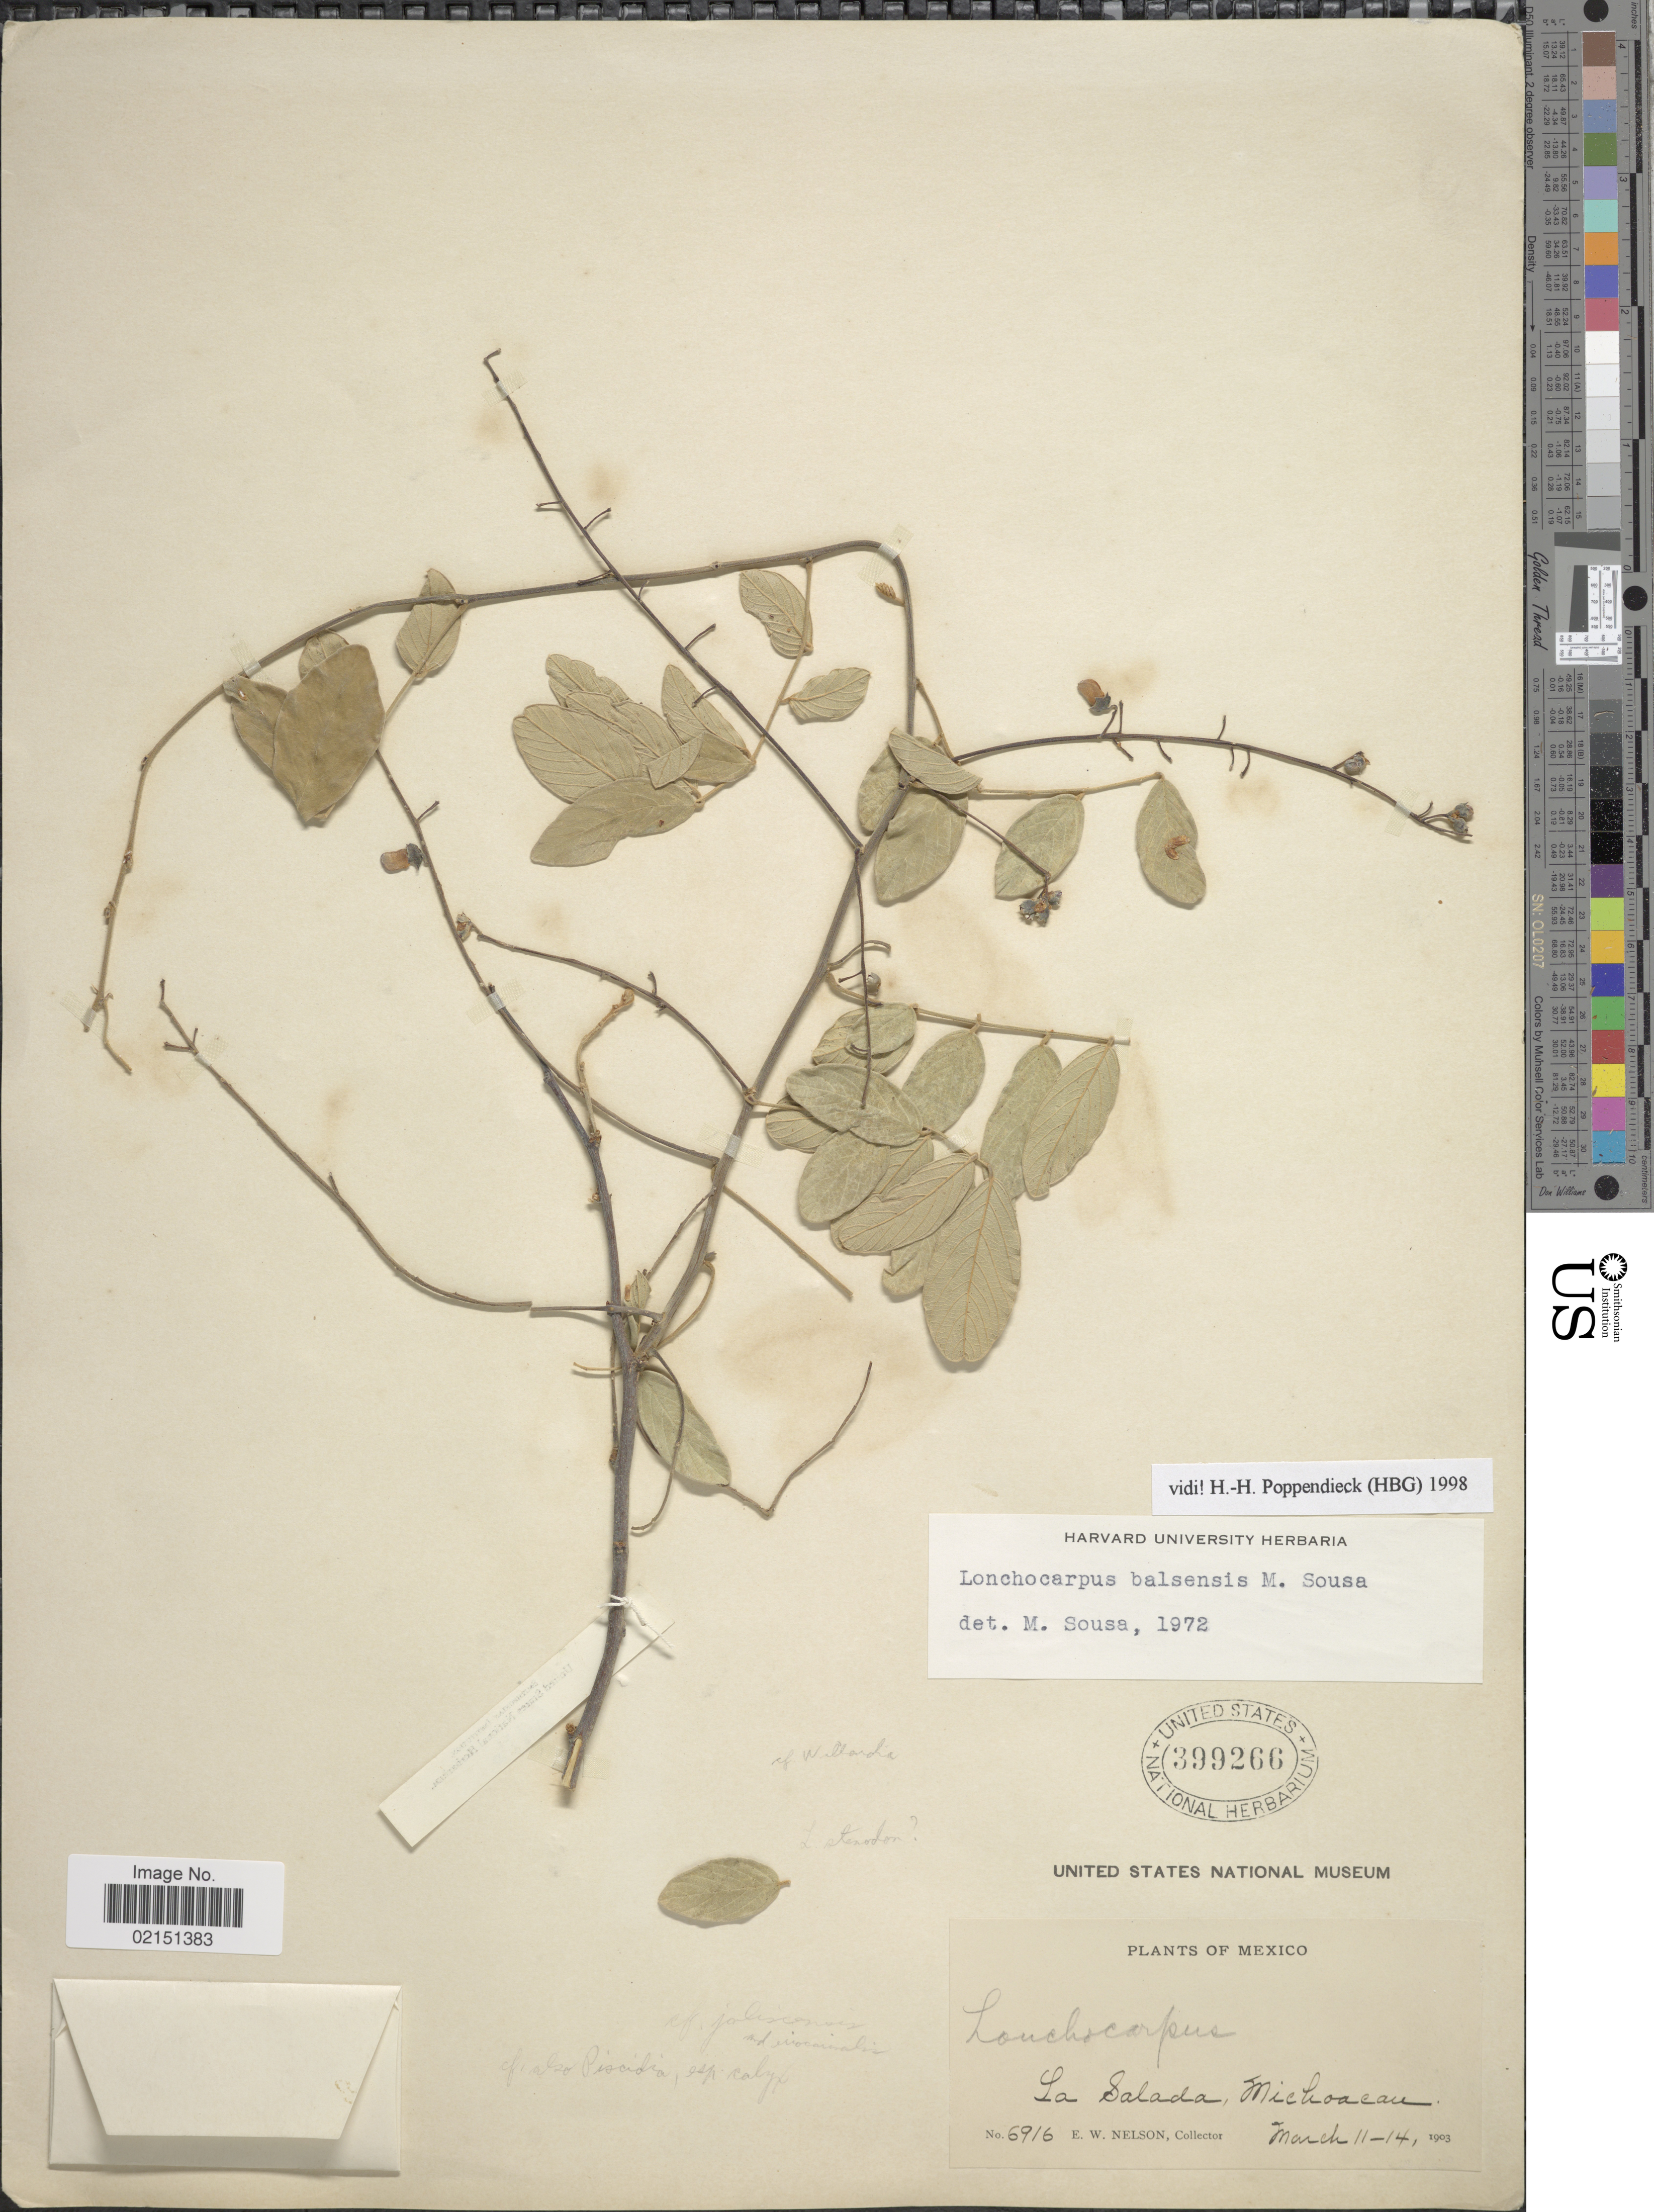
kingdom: Plantae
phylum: Tracheophyta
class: Magnoliopsida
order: Fabales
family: Fabaceae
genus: Lonchocarpus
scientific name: Lonchocarpus balsensis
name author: M. Sousa & J.C. Soto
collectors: E. W. Nelson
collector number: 6916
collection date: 1903-03-11/1903-03-14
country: Mexico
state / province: Michoacán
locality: La Salada, Michoacan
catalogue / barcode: US 399266